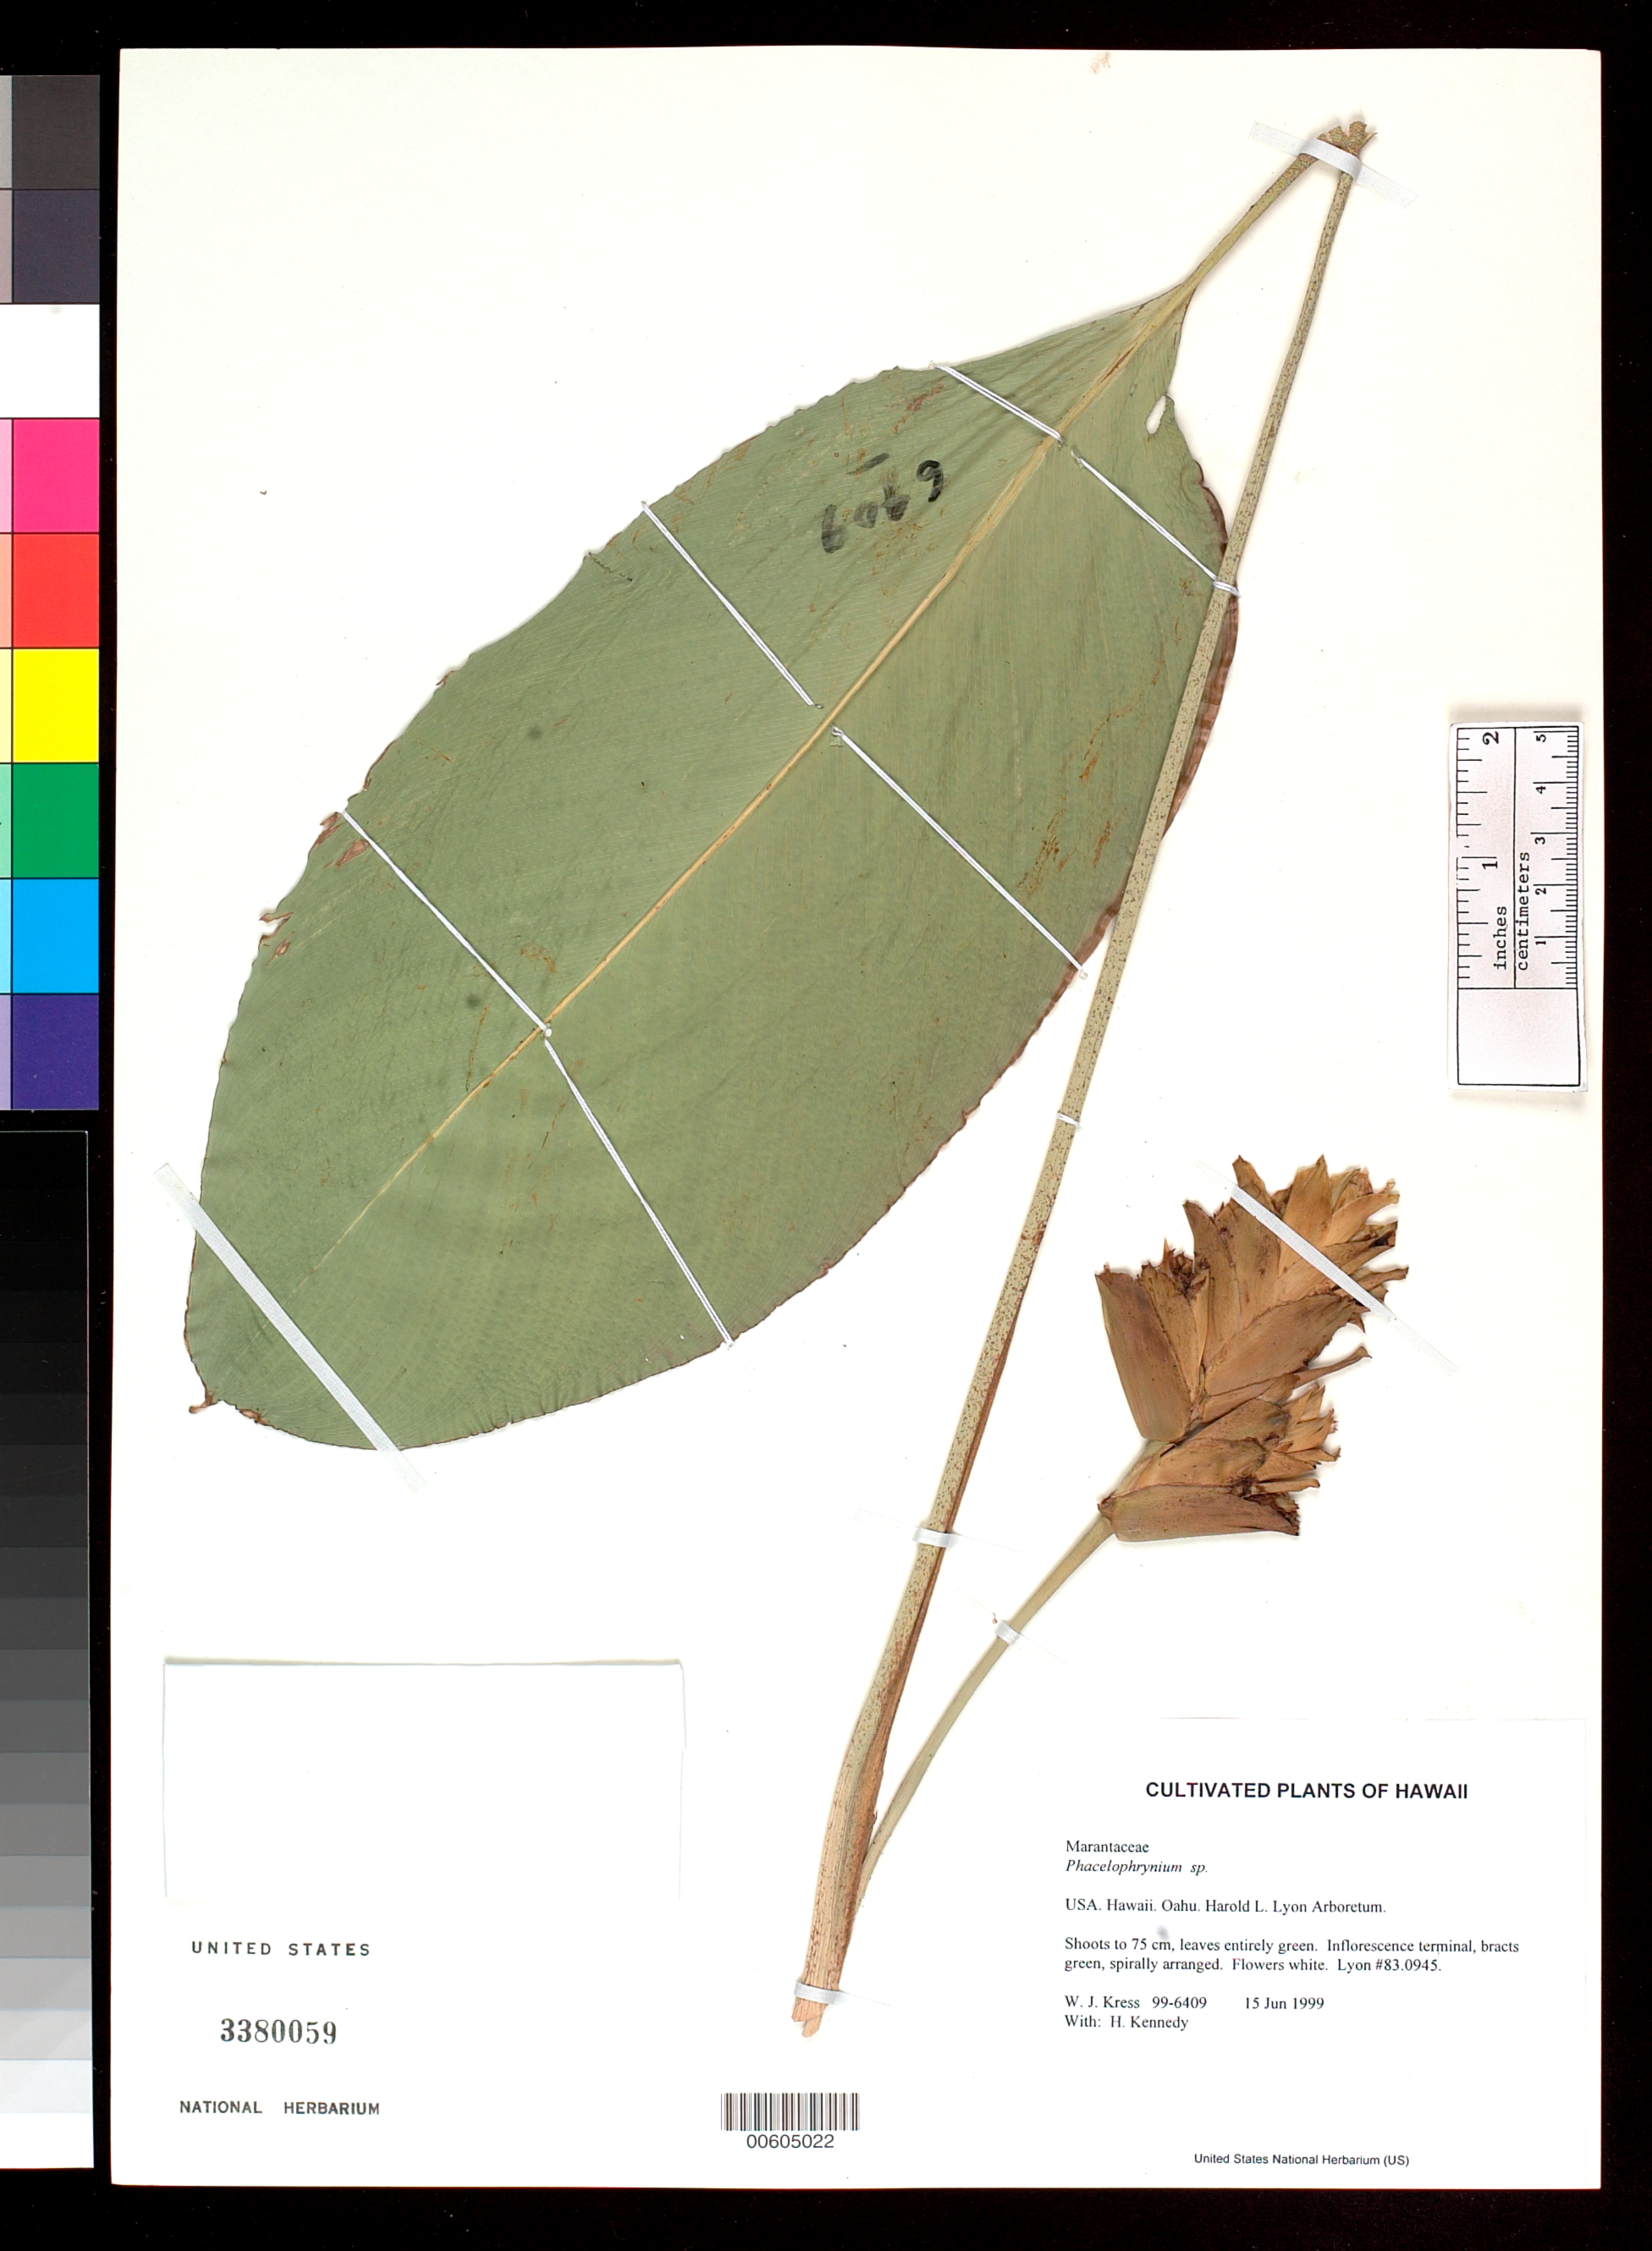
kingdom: Plantae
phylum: Tracheophyta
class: Liliopsida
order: Zingiberales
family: Marantaceae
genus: Phrynium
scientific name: Phrynium maximum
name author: Blume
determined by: Strong, M. T., (US), Smithsonian Institution - National Museum of Natural History (UNITED STATES)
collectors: W. J. Kress & H. Kennedy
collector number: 99-6409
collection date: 1999-06-15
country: United States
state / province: Hawaii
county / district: Honolulu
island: Oahu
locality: Harold L. Lyon Arboretum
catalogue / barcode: US 3380059